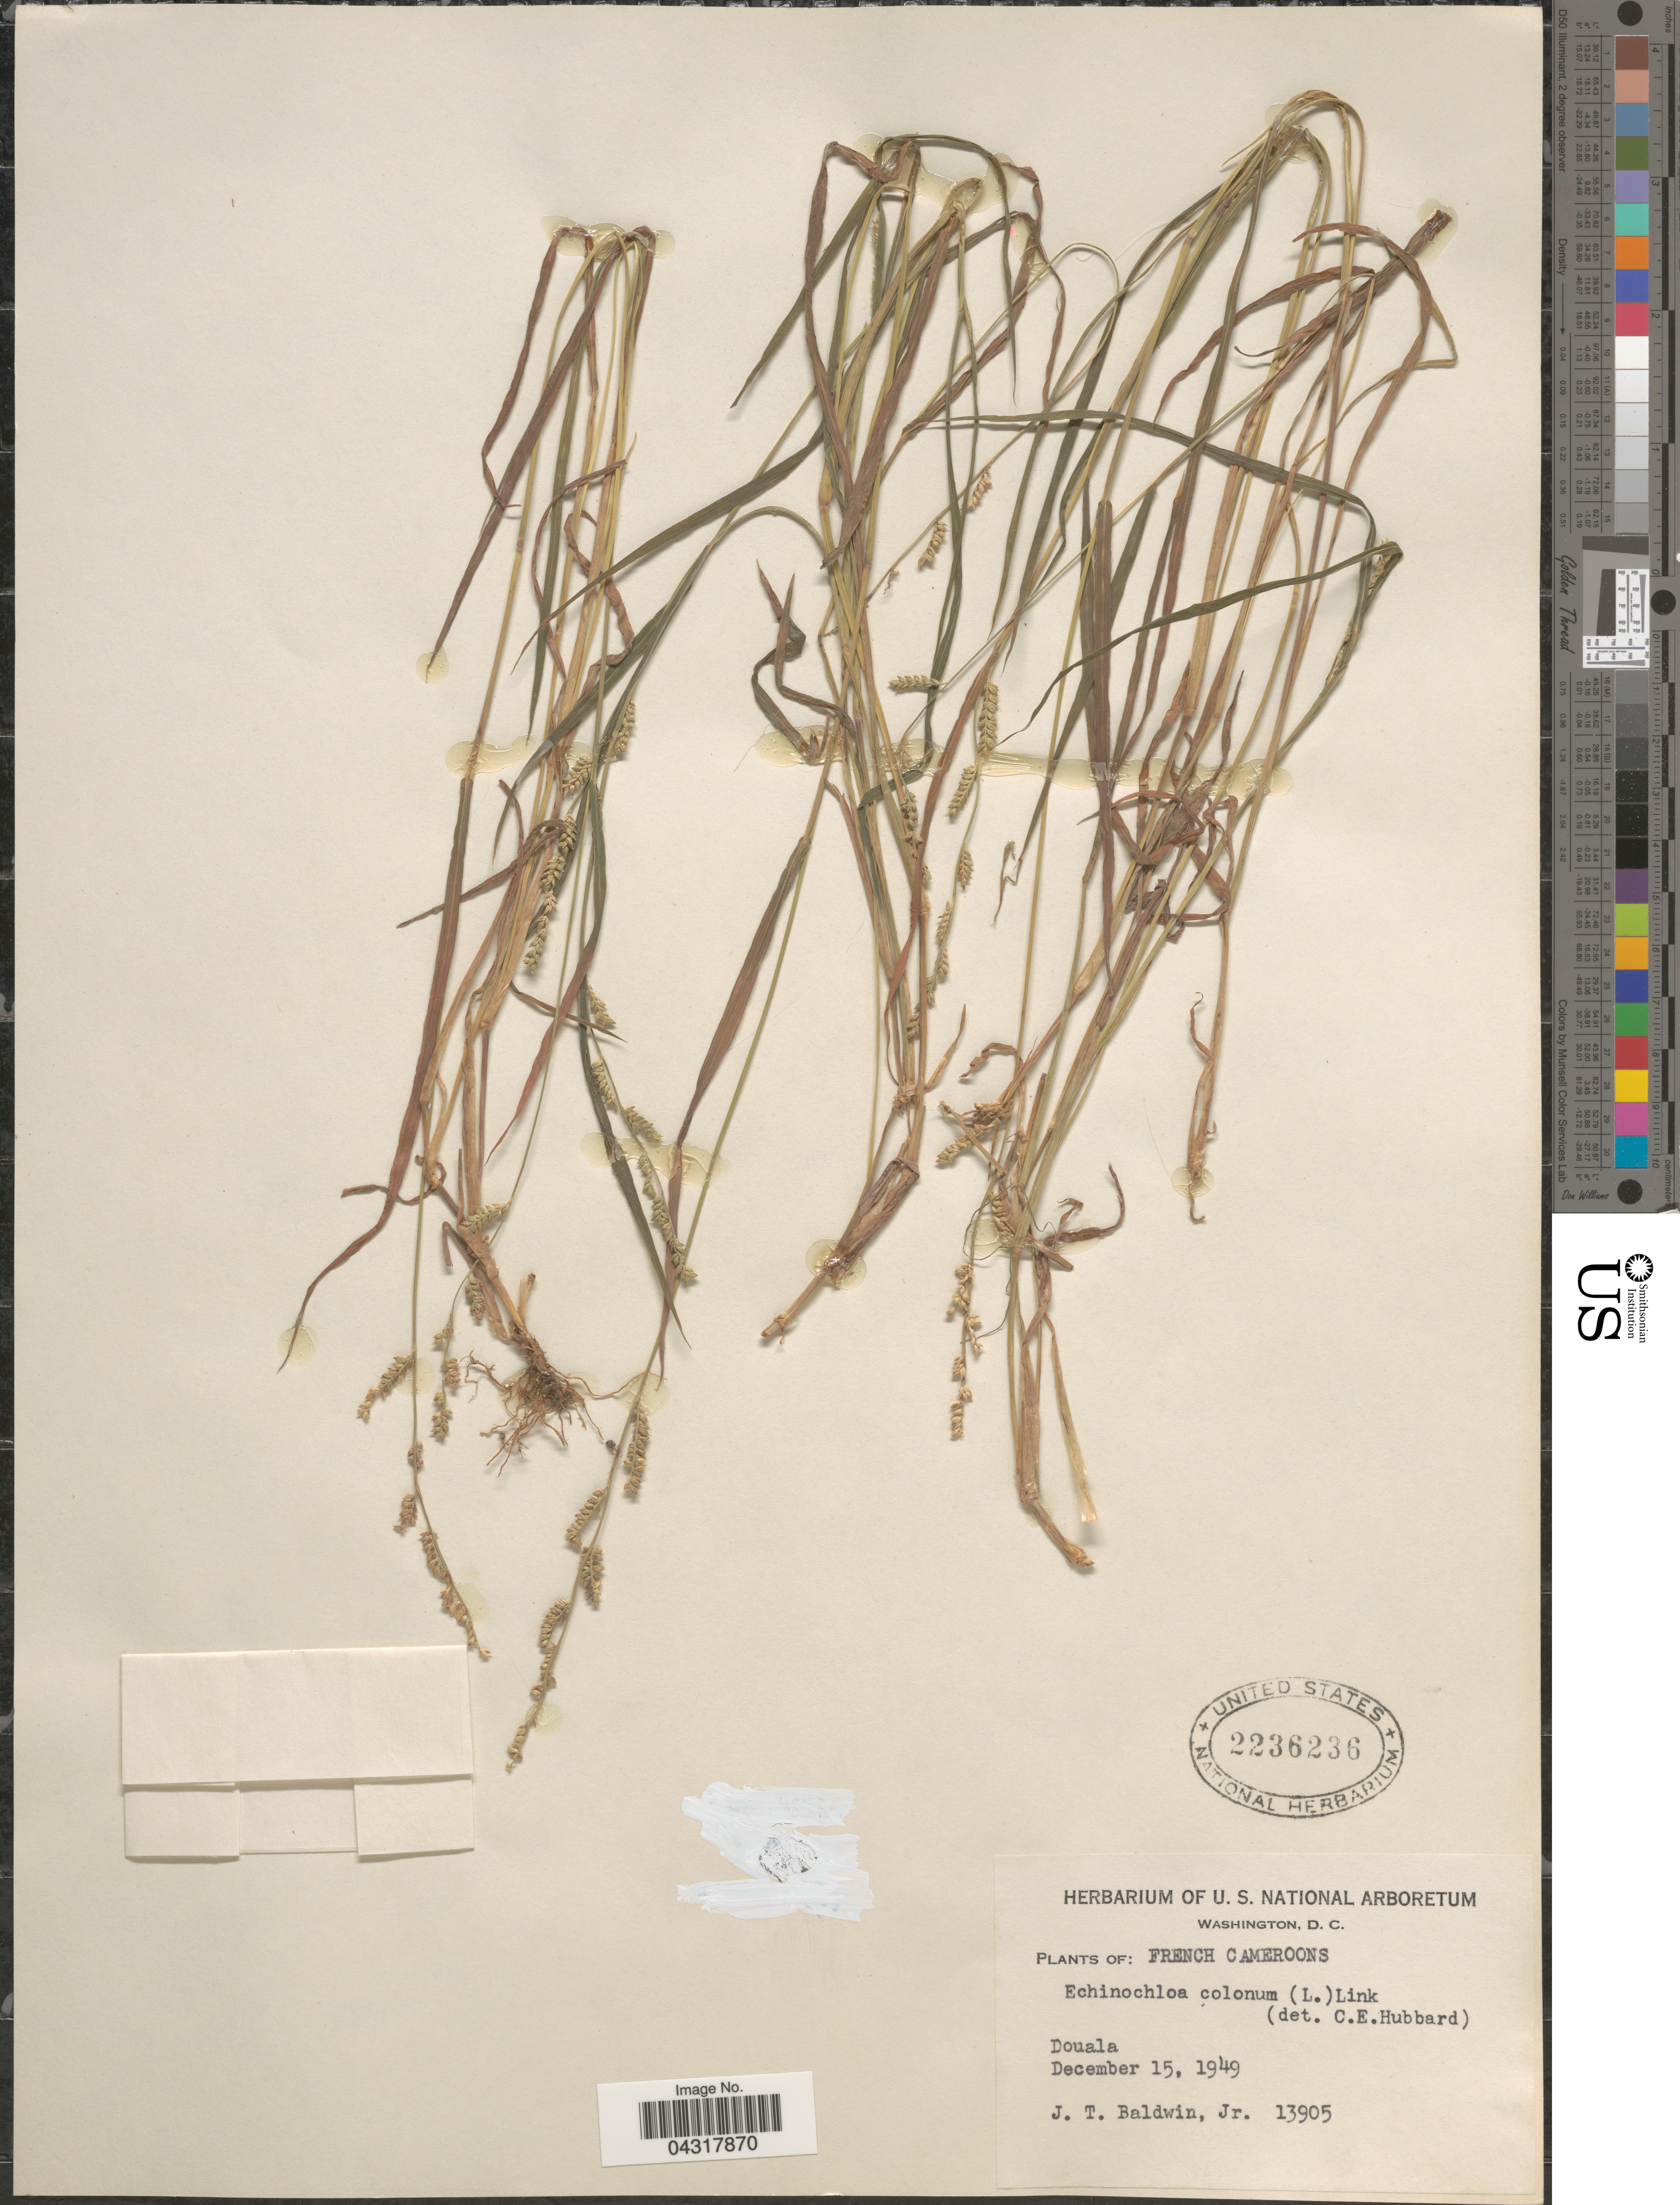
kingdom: Plantae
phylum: Tracheophyta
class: Liliopsida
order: Poales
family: Poaceae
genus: Echinochloa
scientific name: Echinochloa colona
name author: (L.) Link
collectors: J. T. Baldwin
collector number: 13905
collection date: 1949-12-15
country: Cameroon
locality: French Cameroons. Douala.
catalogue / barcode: US 2236236